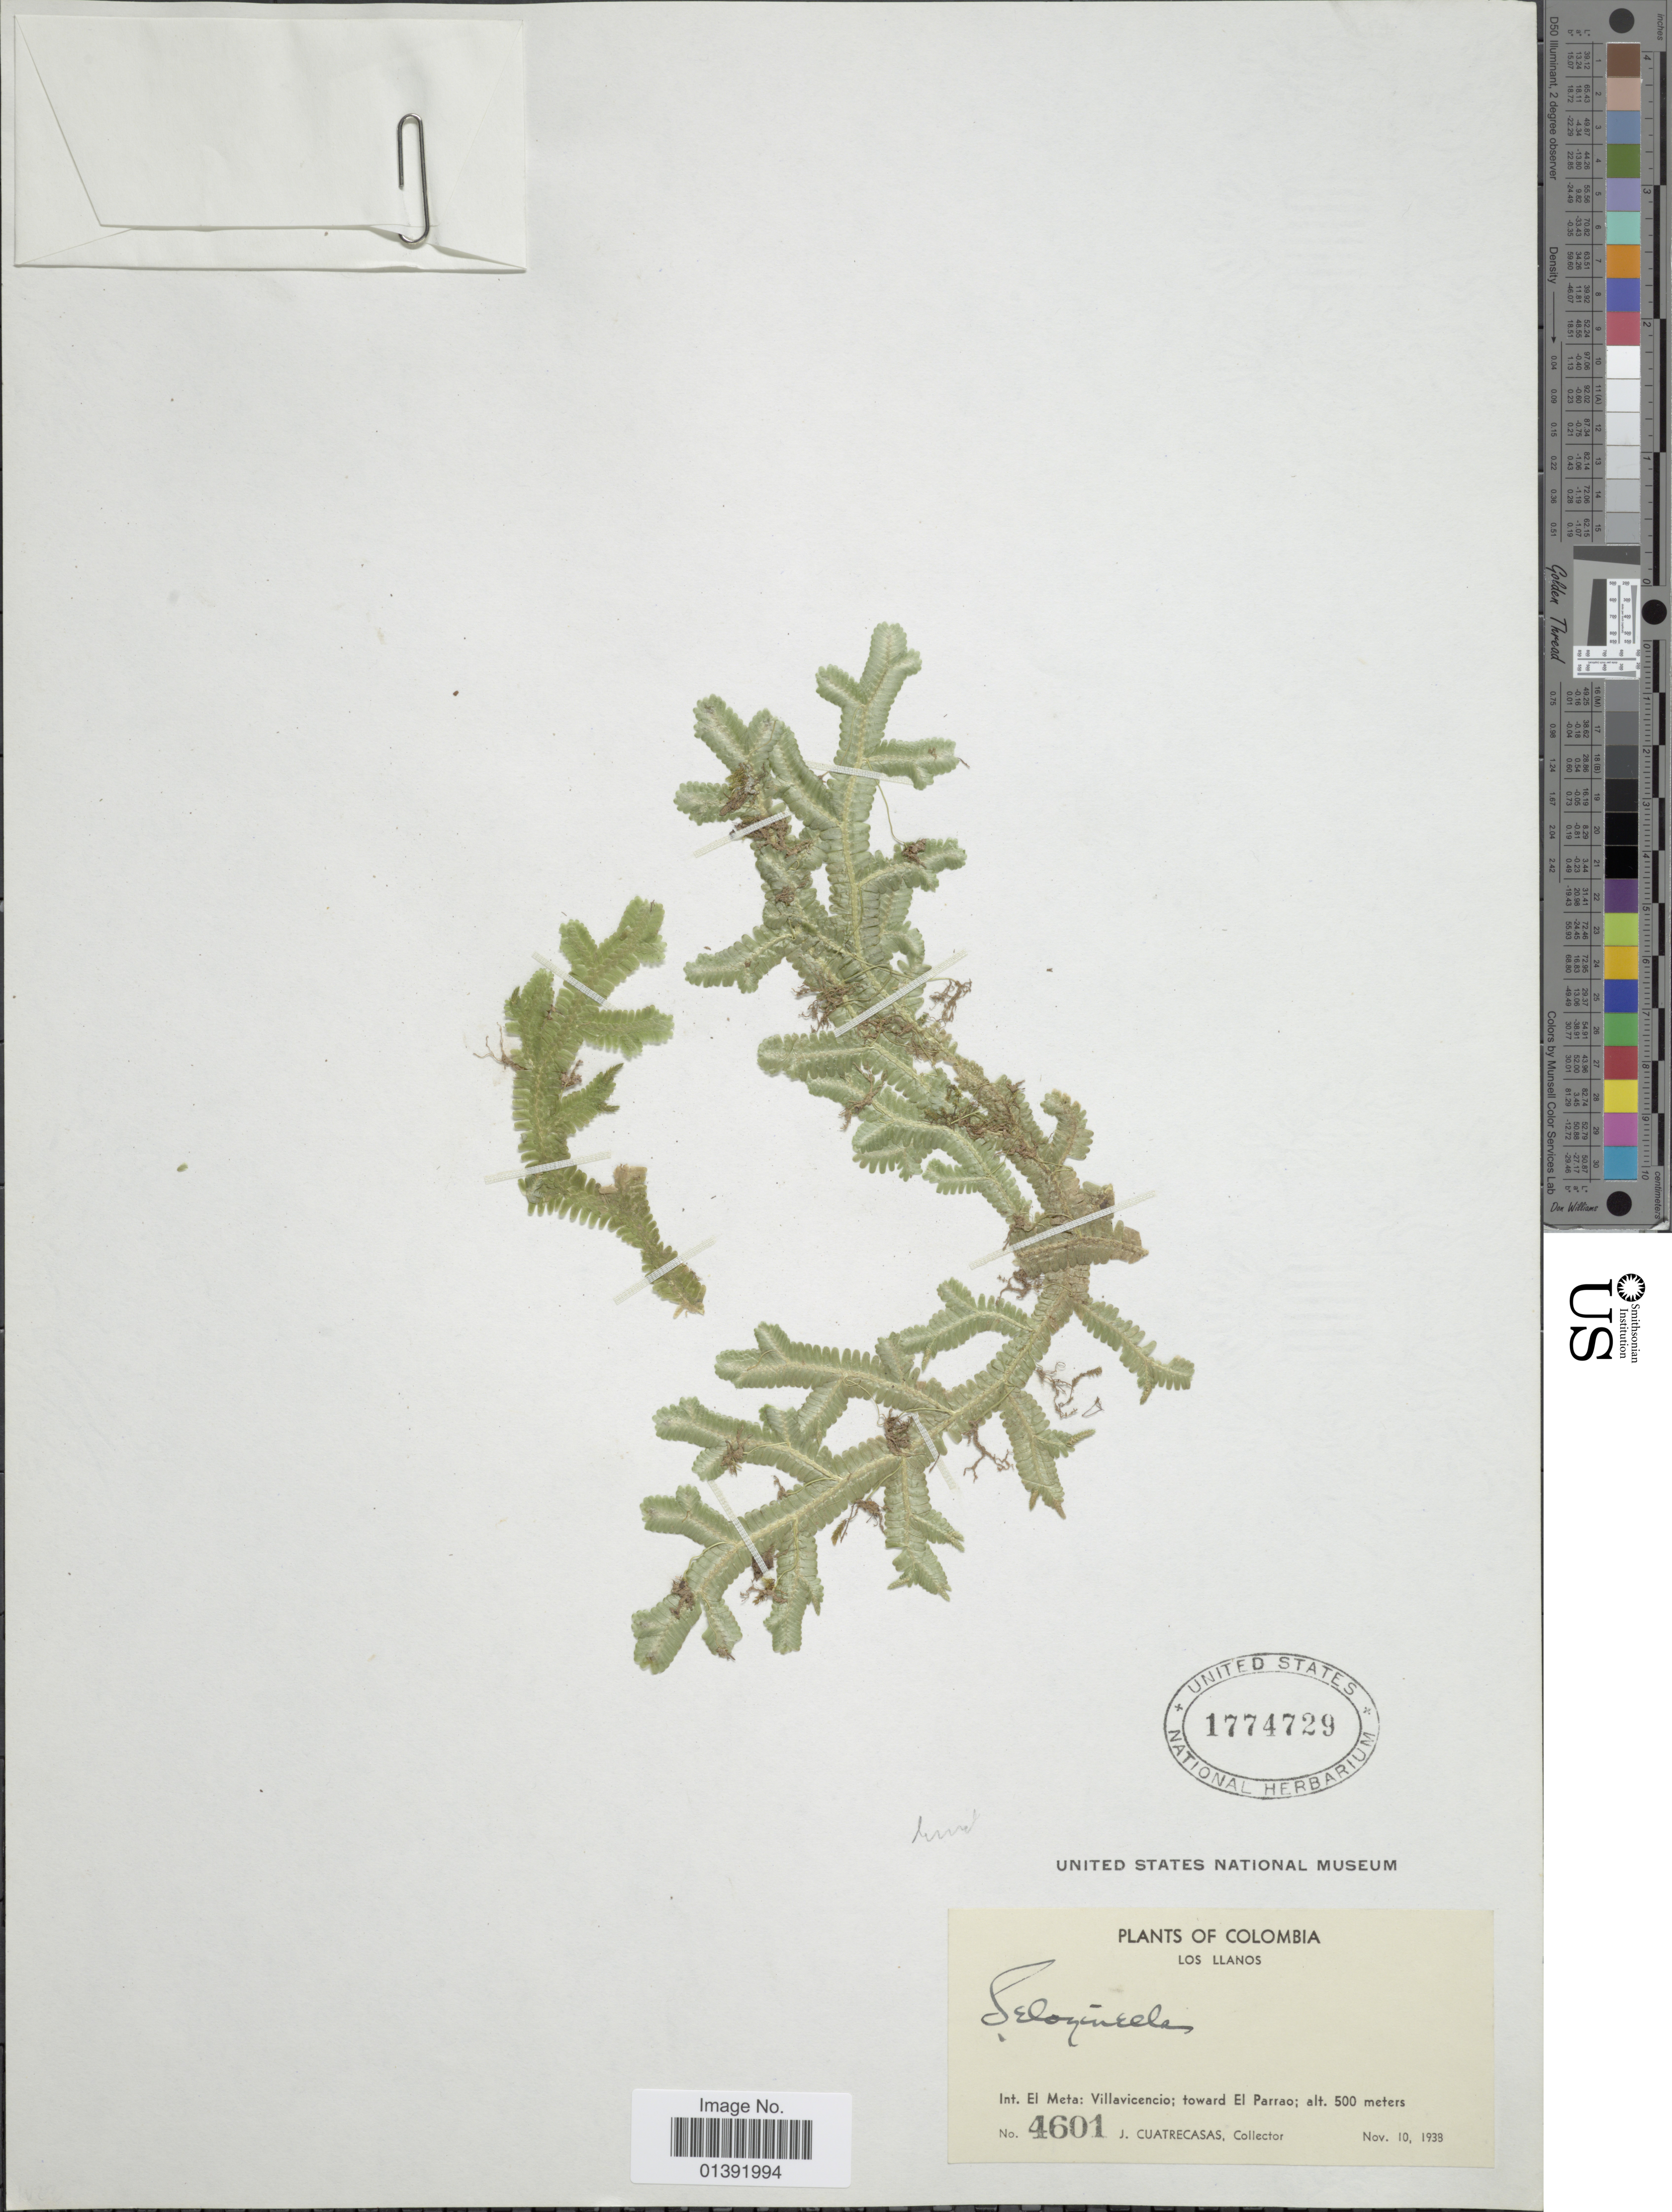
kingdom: Plantae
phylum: Tracheophyta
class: Lycopodiopsida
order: Selaginellales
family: Selaginellaceae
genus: Selaginella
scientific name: Selaginella truncata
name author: H. Karst. ex A. Braun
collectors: J. Cuatrecasas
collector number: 4601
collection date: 1938-11-10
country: Colombia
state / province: Meta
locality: Los Llanos, Villavicencio; toward El Parrao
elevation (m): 500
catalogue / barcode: US 1774729